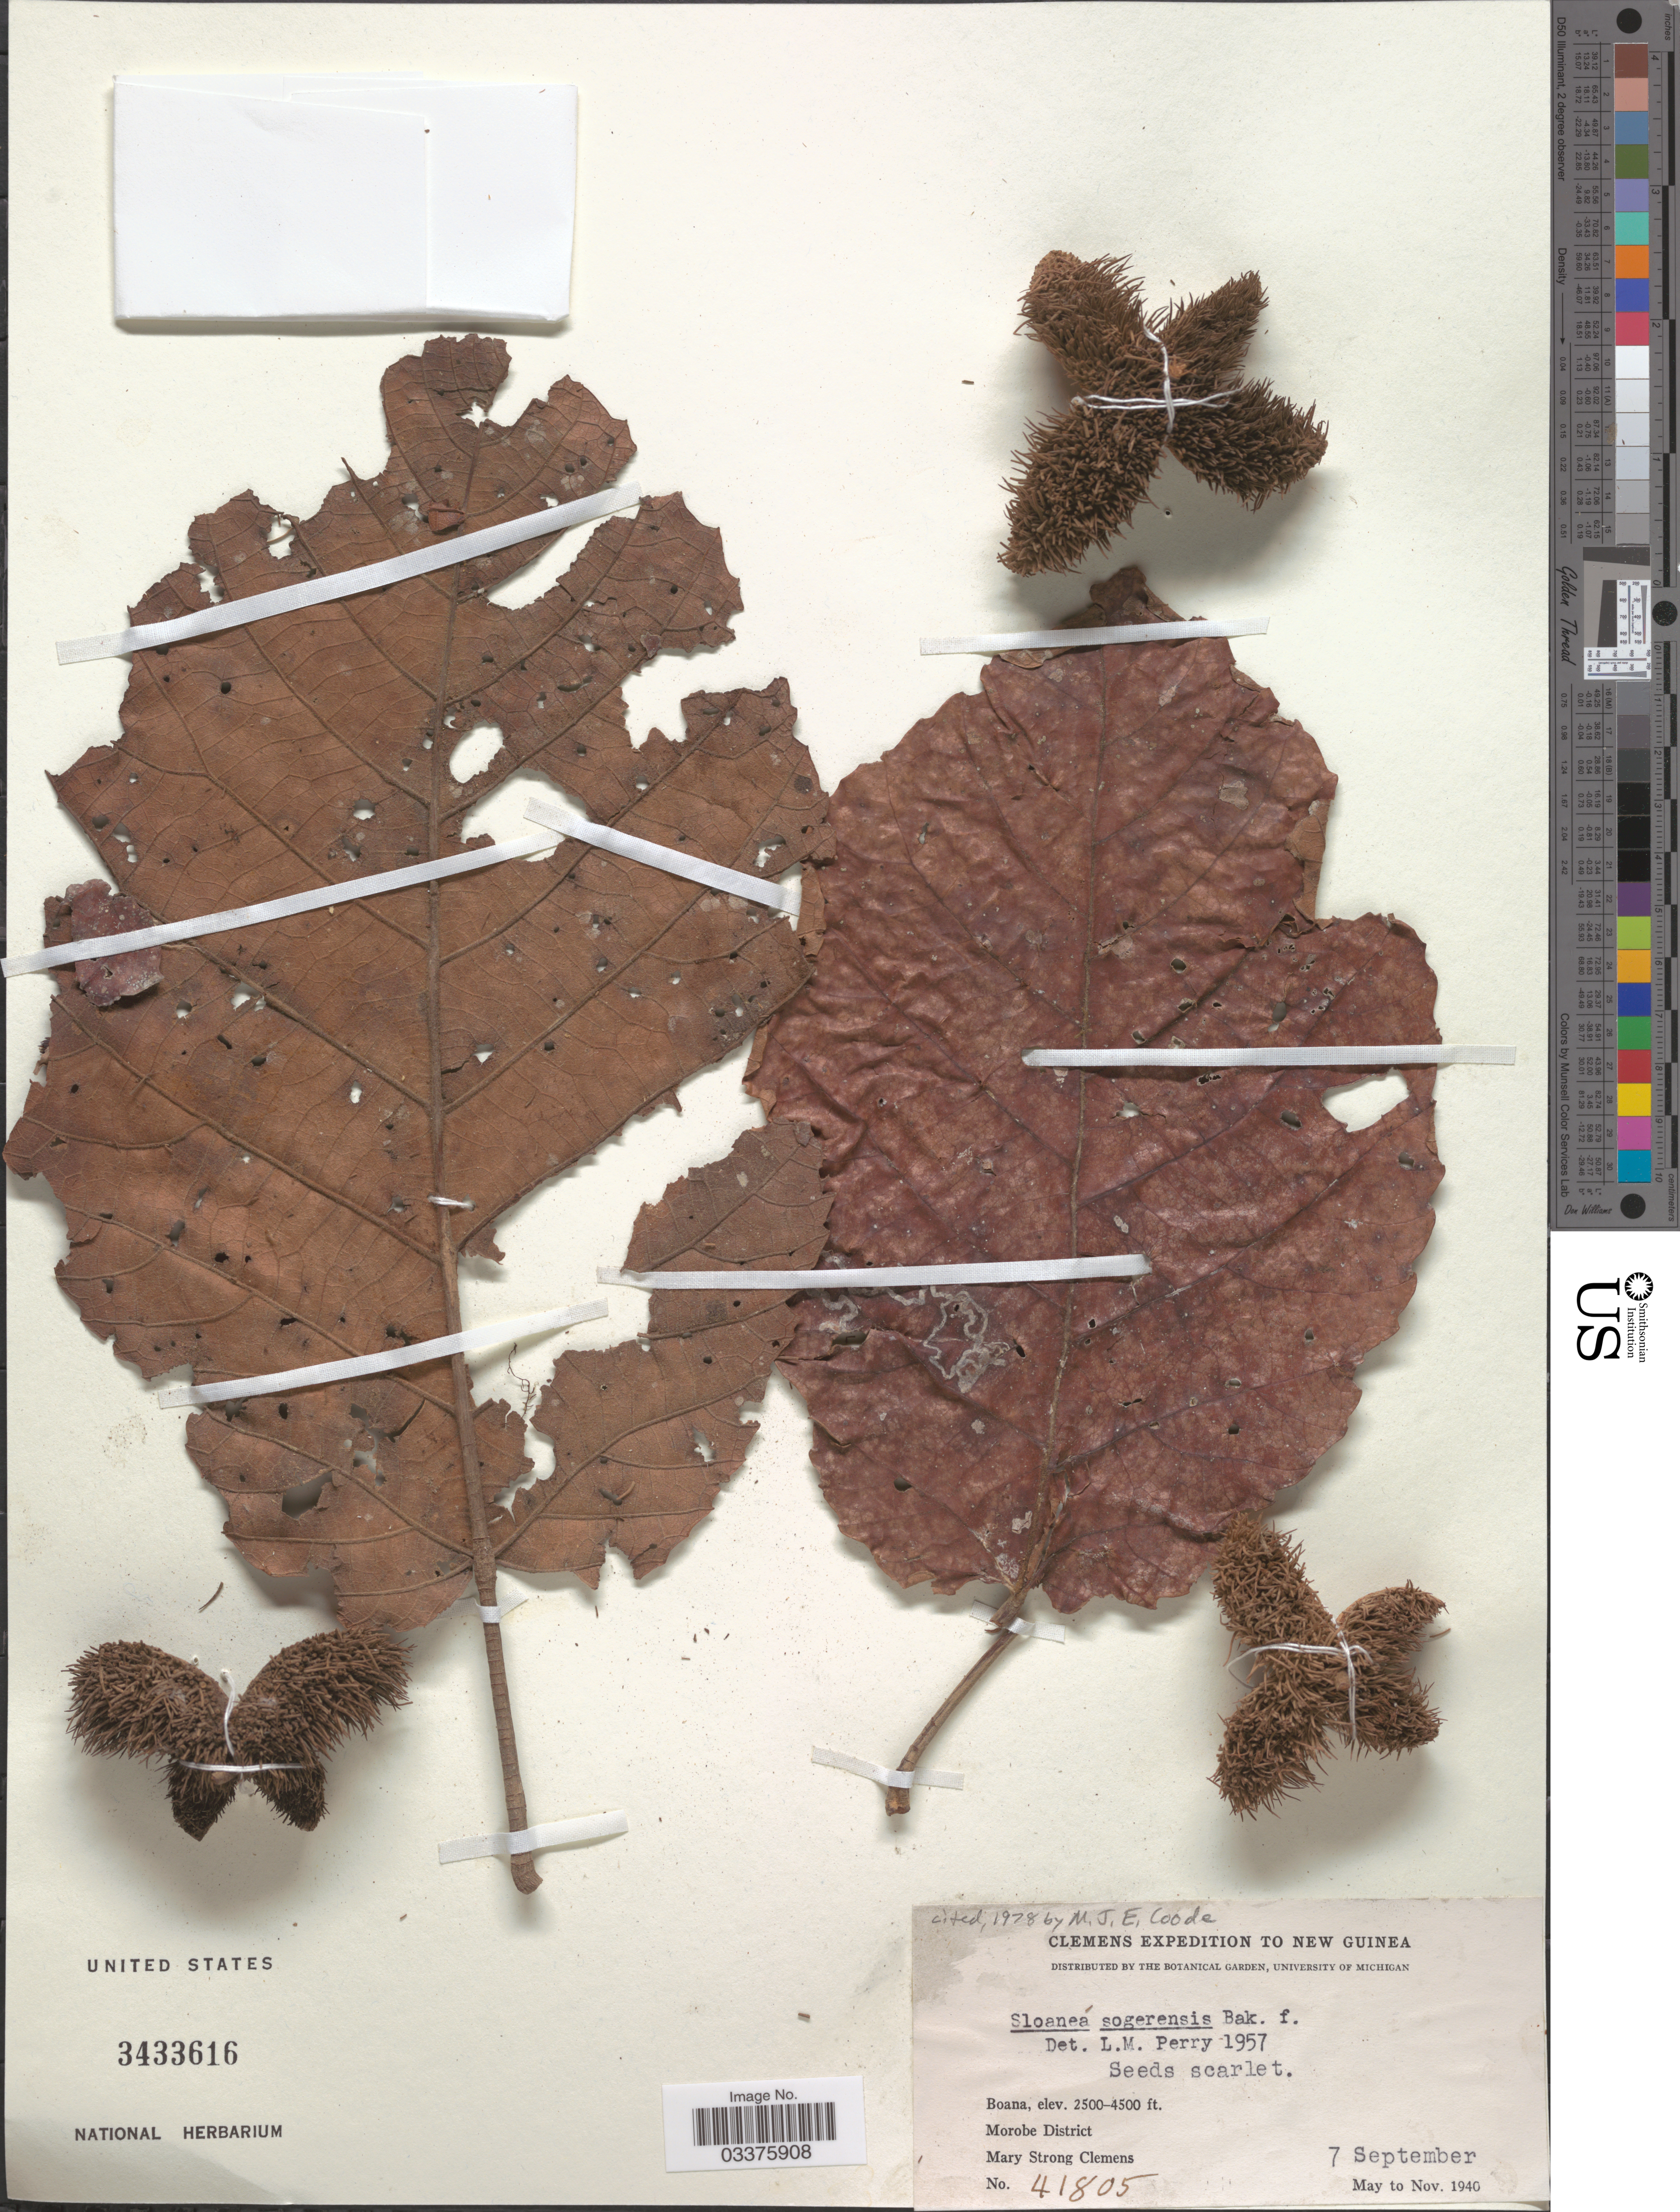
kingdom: Plantae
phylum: Tracheophyta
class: Magnoliopsida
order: Oxalidales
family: Elaeocarpaceae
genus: Sloanea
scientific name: Sloanea sogerensis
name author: Baker f.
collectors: M. S. Clemens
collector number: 41805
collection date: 1940-09-07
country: Papua New Guinea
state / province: Morobe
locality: Boana. Morobe District. New Guinea.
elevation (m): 762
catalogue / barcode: US 3433616